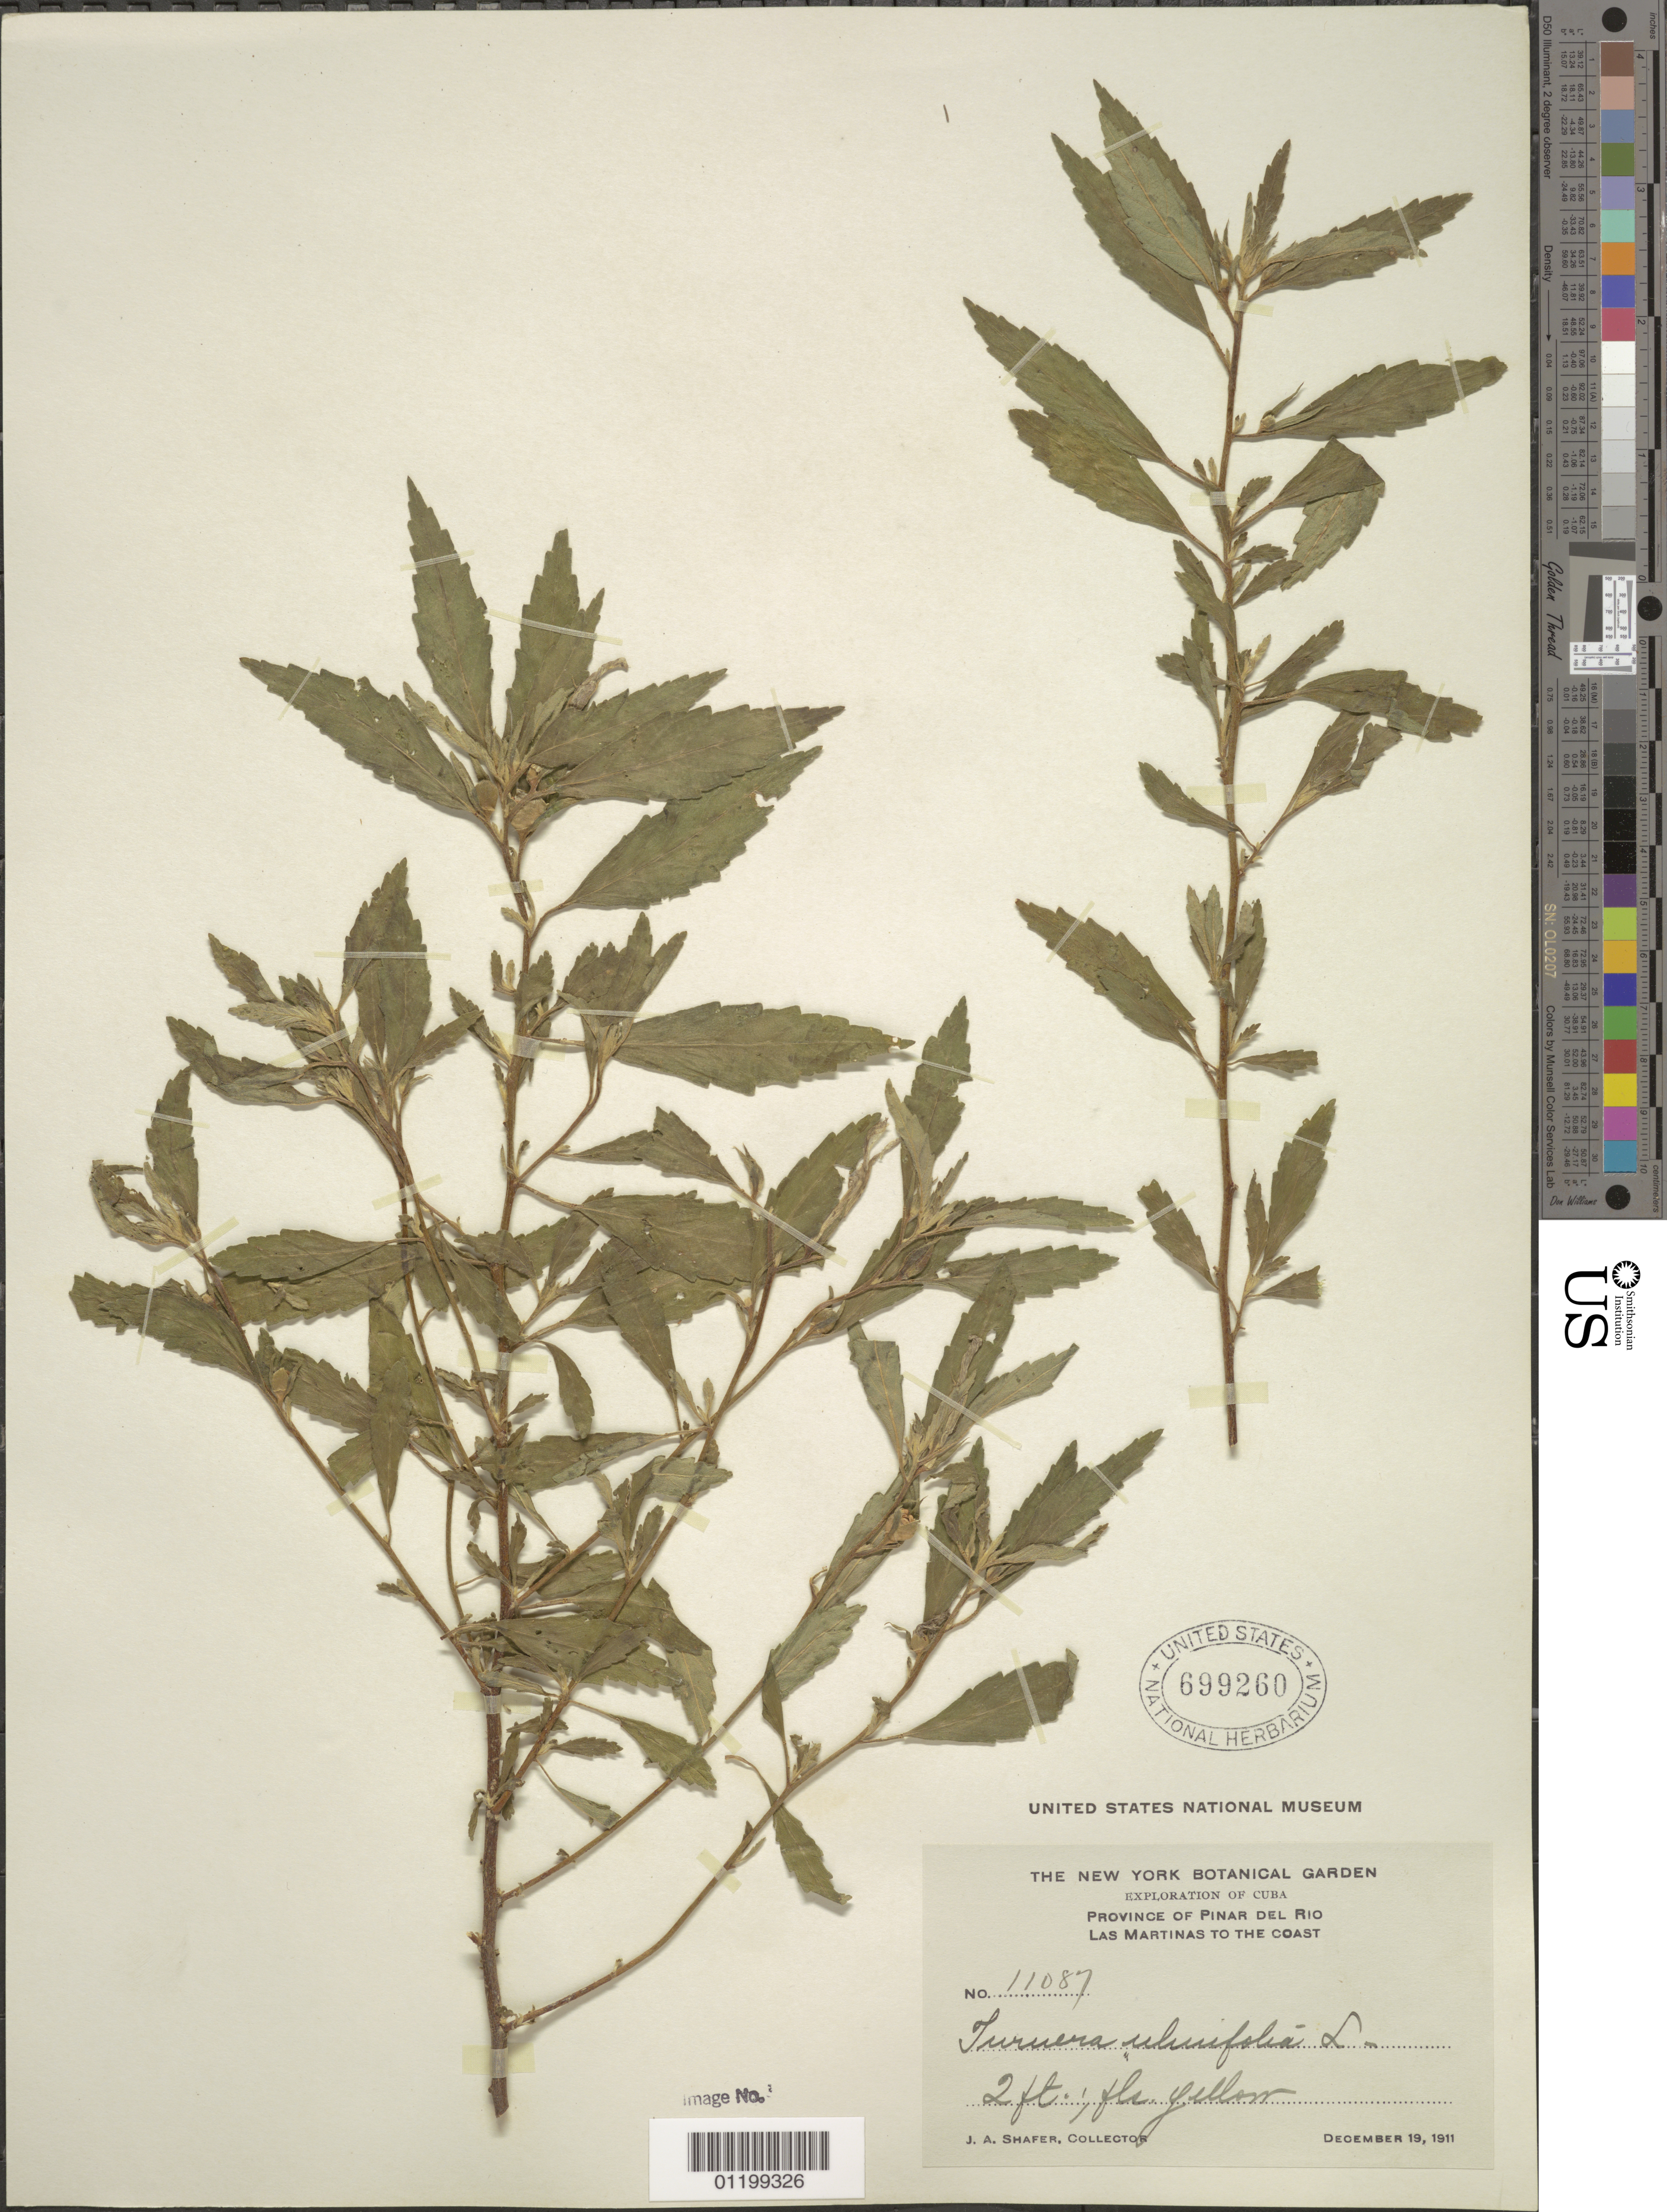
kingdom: Plantae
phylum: Tracheophyta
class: Magnoliopsida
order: Malpighiales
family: Turneraceae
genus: Turnera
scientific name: Turnera ulmifolia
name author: L.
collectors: J. A. Shafer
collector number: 11087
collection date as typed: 19 Dec 1911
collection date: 1911-12-19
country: Cuba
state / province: Pinar del Río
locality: Province of Pinar del Rio, Las Martinas to the coast.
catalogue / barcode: US 699260